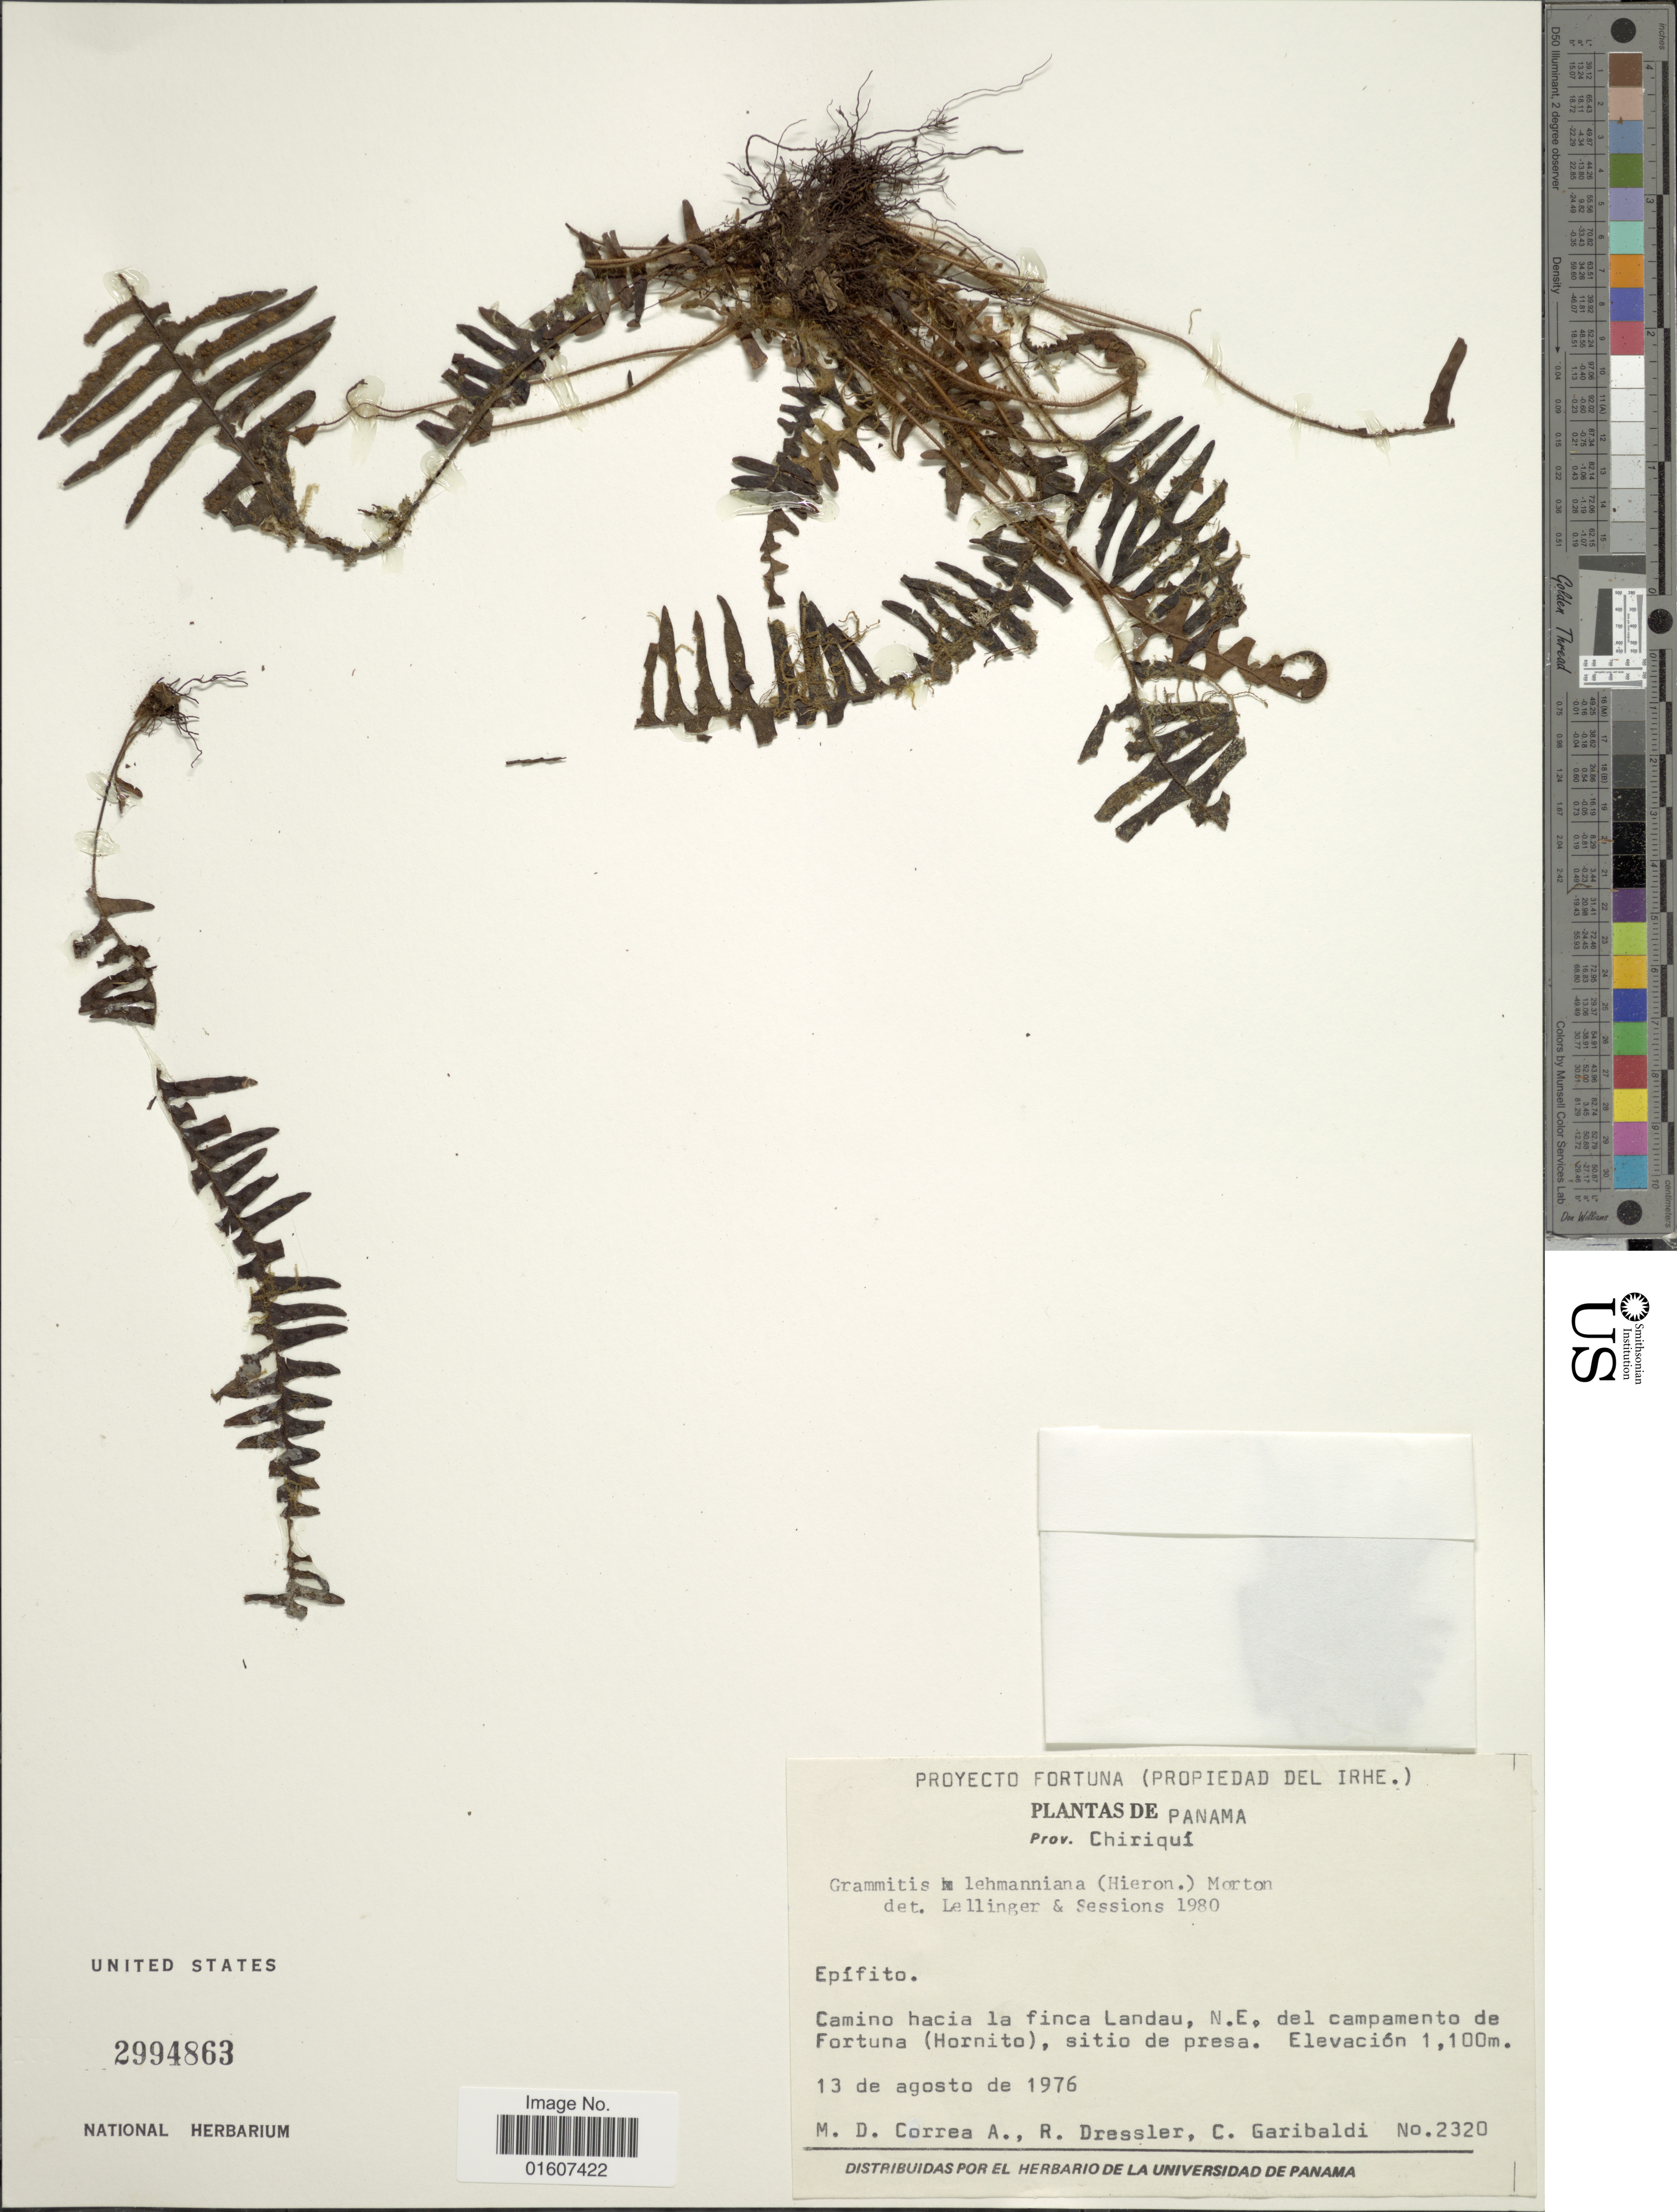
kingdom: Plantae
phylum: Tracheophyta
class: Polypodiopsida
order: Polypodiales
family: Polypodiaceae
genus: Terpsichore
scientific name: Terpsichore lehmanniana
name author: (Hieron.) A.R. Sm.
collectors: M. D. Corrêa-A., R. Dressler & C. Garibaldi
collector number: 2320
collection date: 1976-08-13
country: Panama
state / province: Chiriqui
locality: Camino hacia la finca Landau, N.E. del campamento de Fortuna (Hornito), sitio presa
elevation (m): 1100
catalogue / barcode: US 2994863